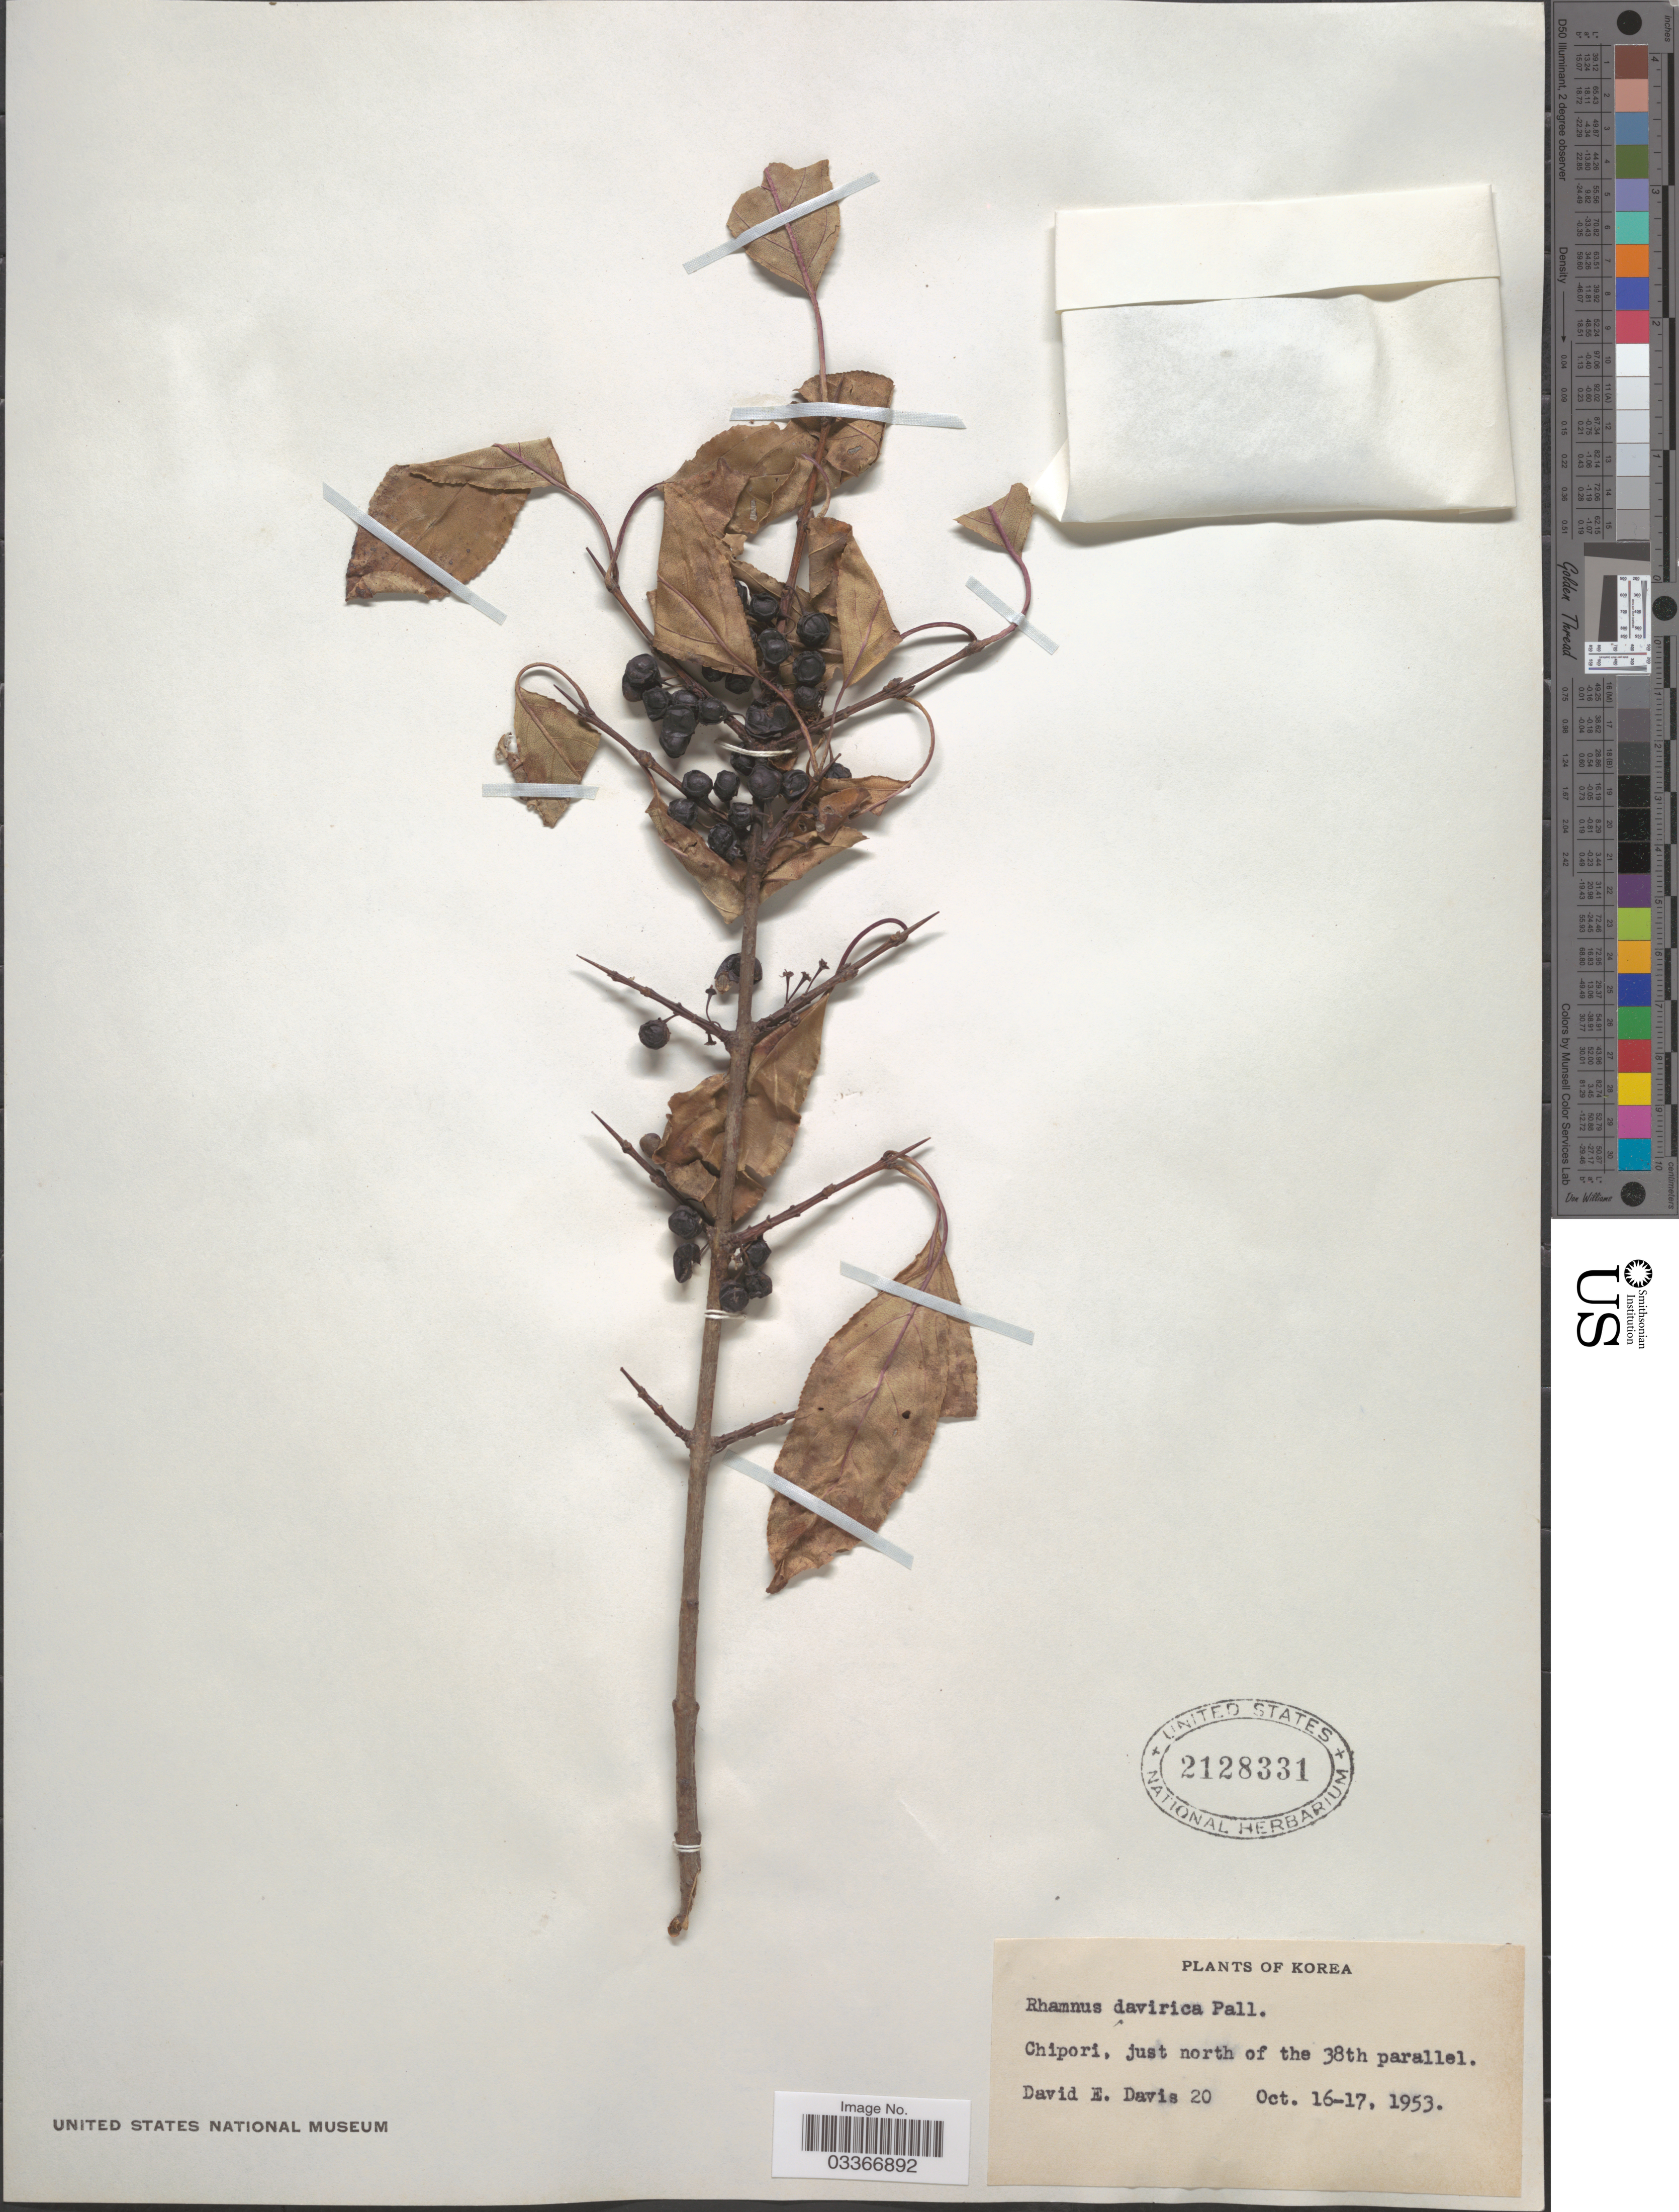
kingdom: Plantae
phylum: Tracheophyta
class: Magnoliopsida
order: Rosales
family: Rhamnaceae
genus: Rhamnus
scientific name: Rhamnus davurica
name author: Pall.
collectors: D. Davis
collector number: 20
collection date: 1953-10-16/1953-10-17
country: North Korea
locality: Chipori, just north of the 38th parallel.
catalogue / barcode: US 2128331